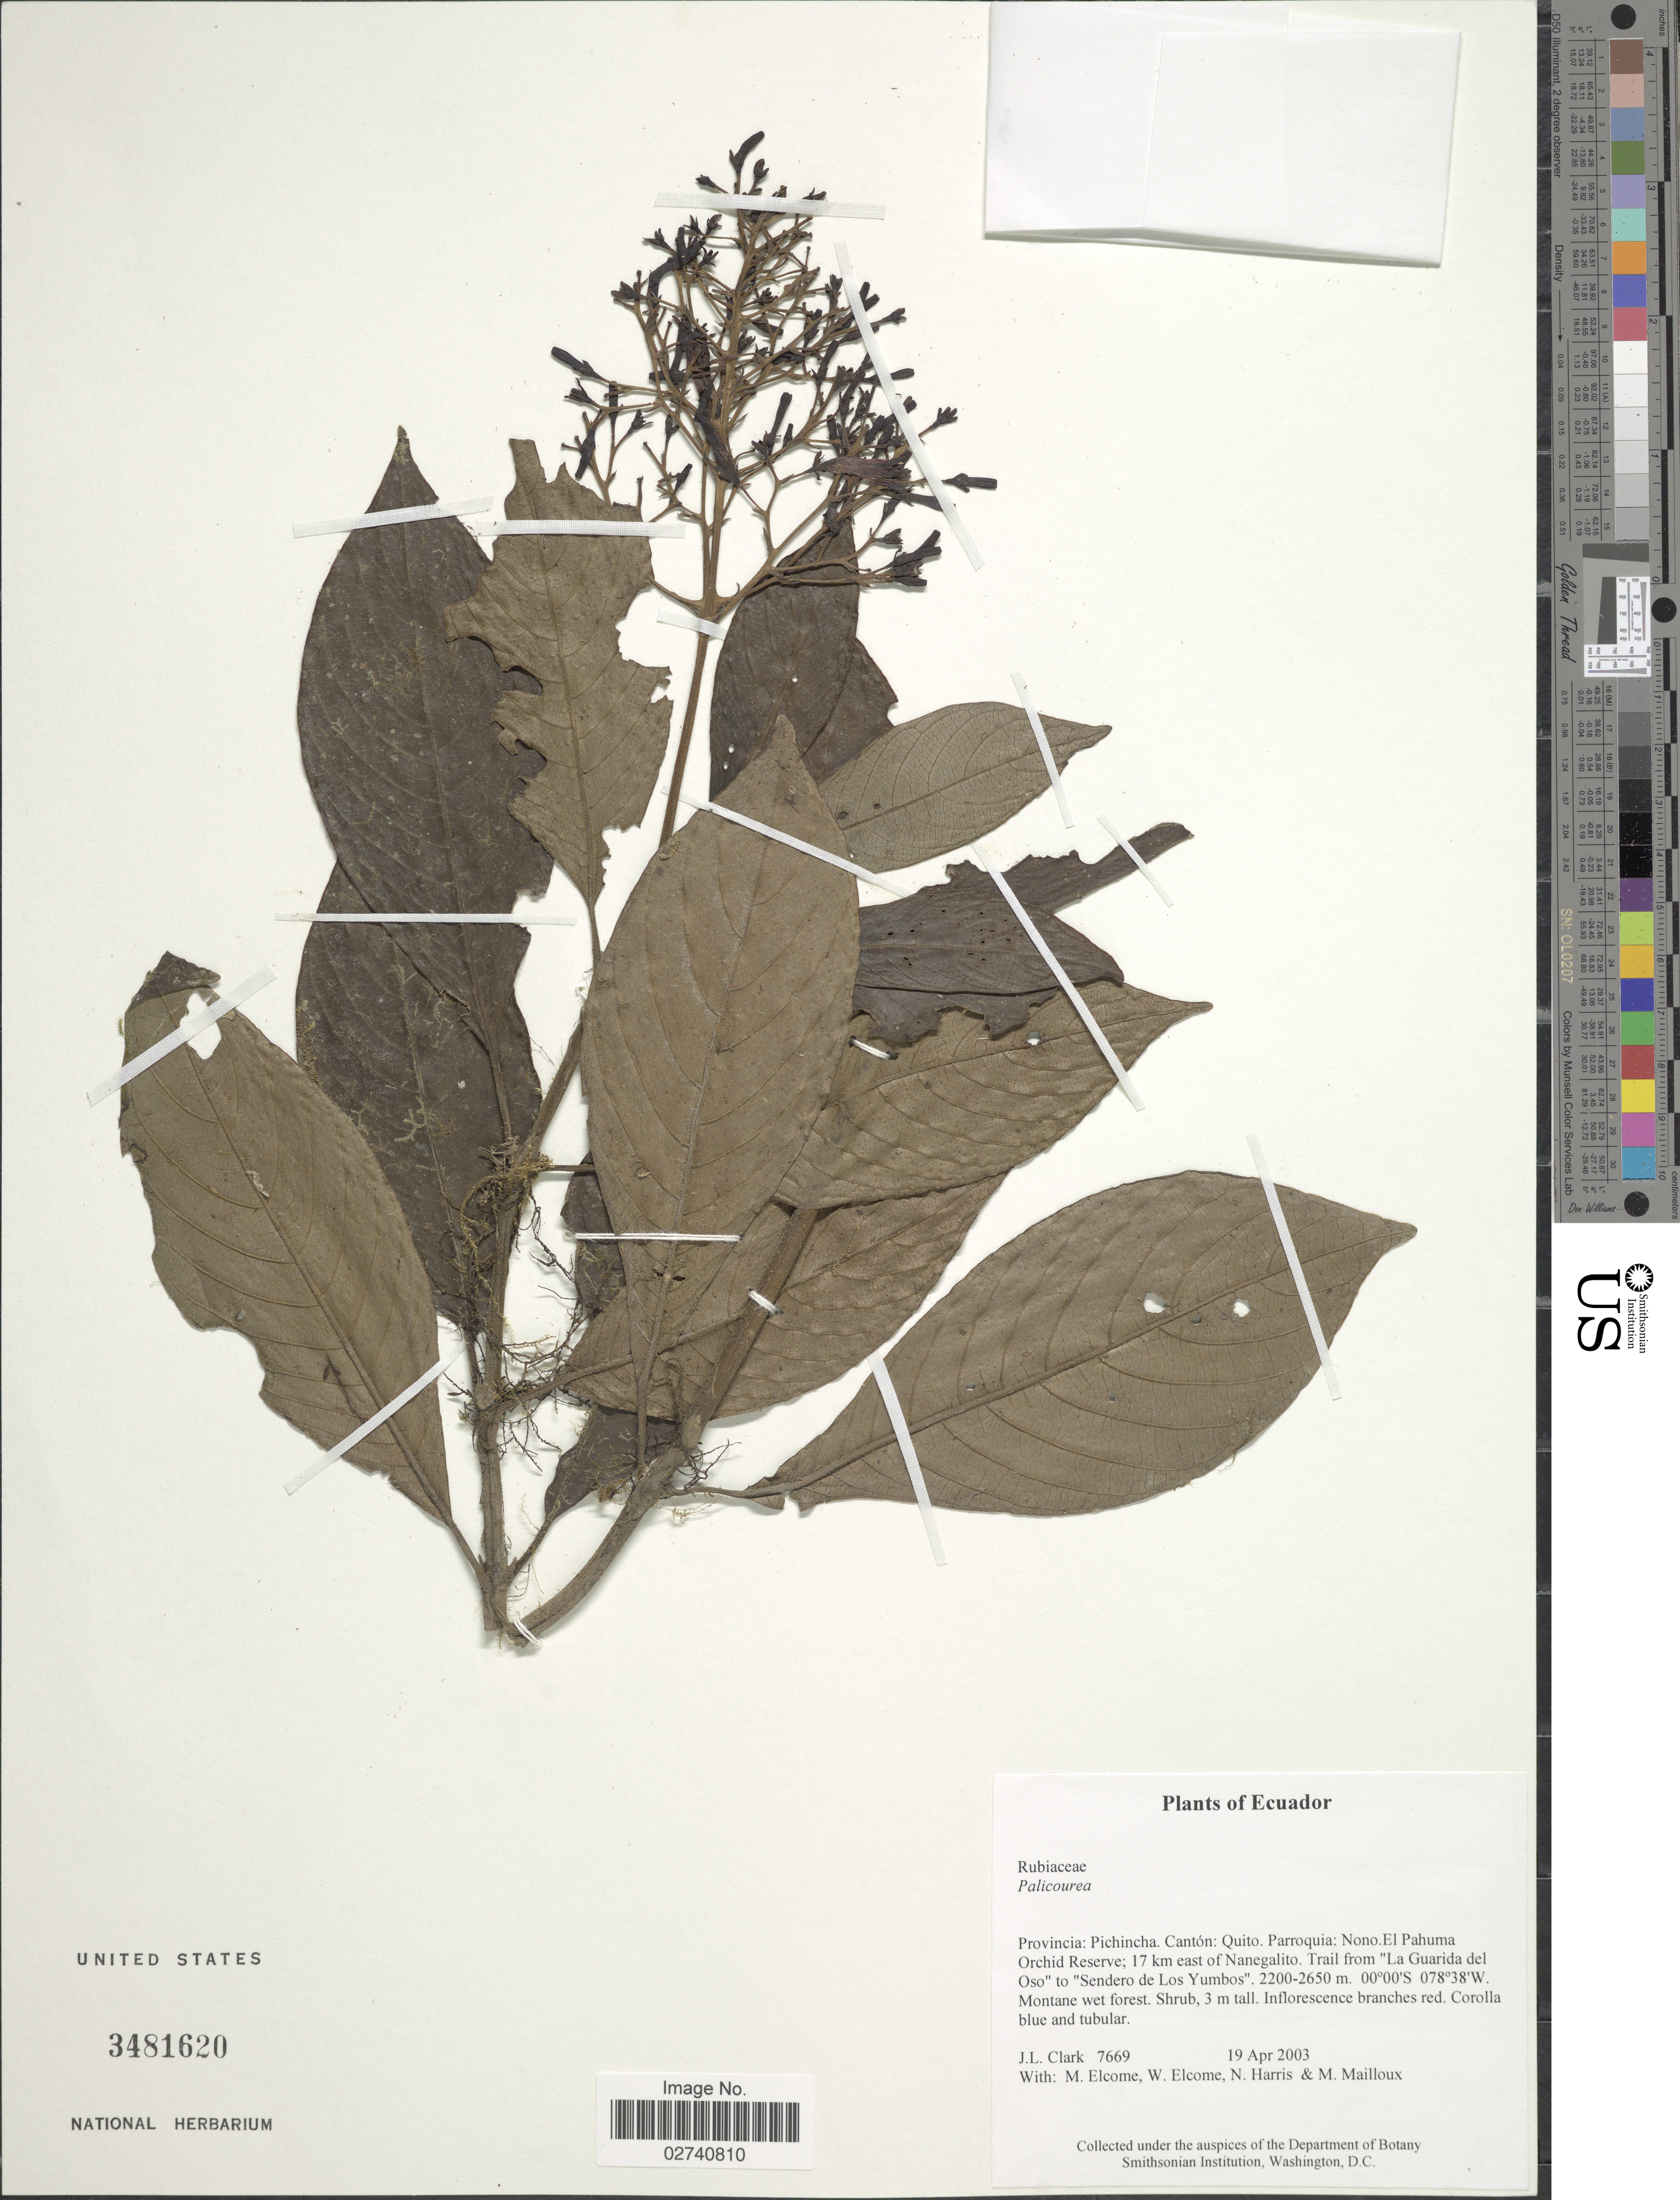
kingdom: Plantae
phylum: Tracheophyta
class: Magnoliopsida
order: Gentianales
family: Rubiaceae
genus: Palicourea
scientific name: Palicourea sp.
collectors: J. F. Clark, M. Elcome, W. Elcome, N. Harris & M. Mailloux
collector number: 7669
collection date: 2003-04-19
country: Ecuador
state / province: Pichincha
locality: Canton: Quito. Parroquia: Nono. El Pahuma Orchid Reserve; 17 km east of Nanegalito. Trail from "La Gurida del Oso" to "Sendero de Los Yumbos"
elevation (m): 2200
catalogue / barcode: US 3481620